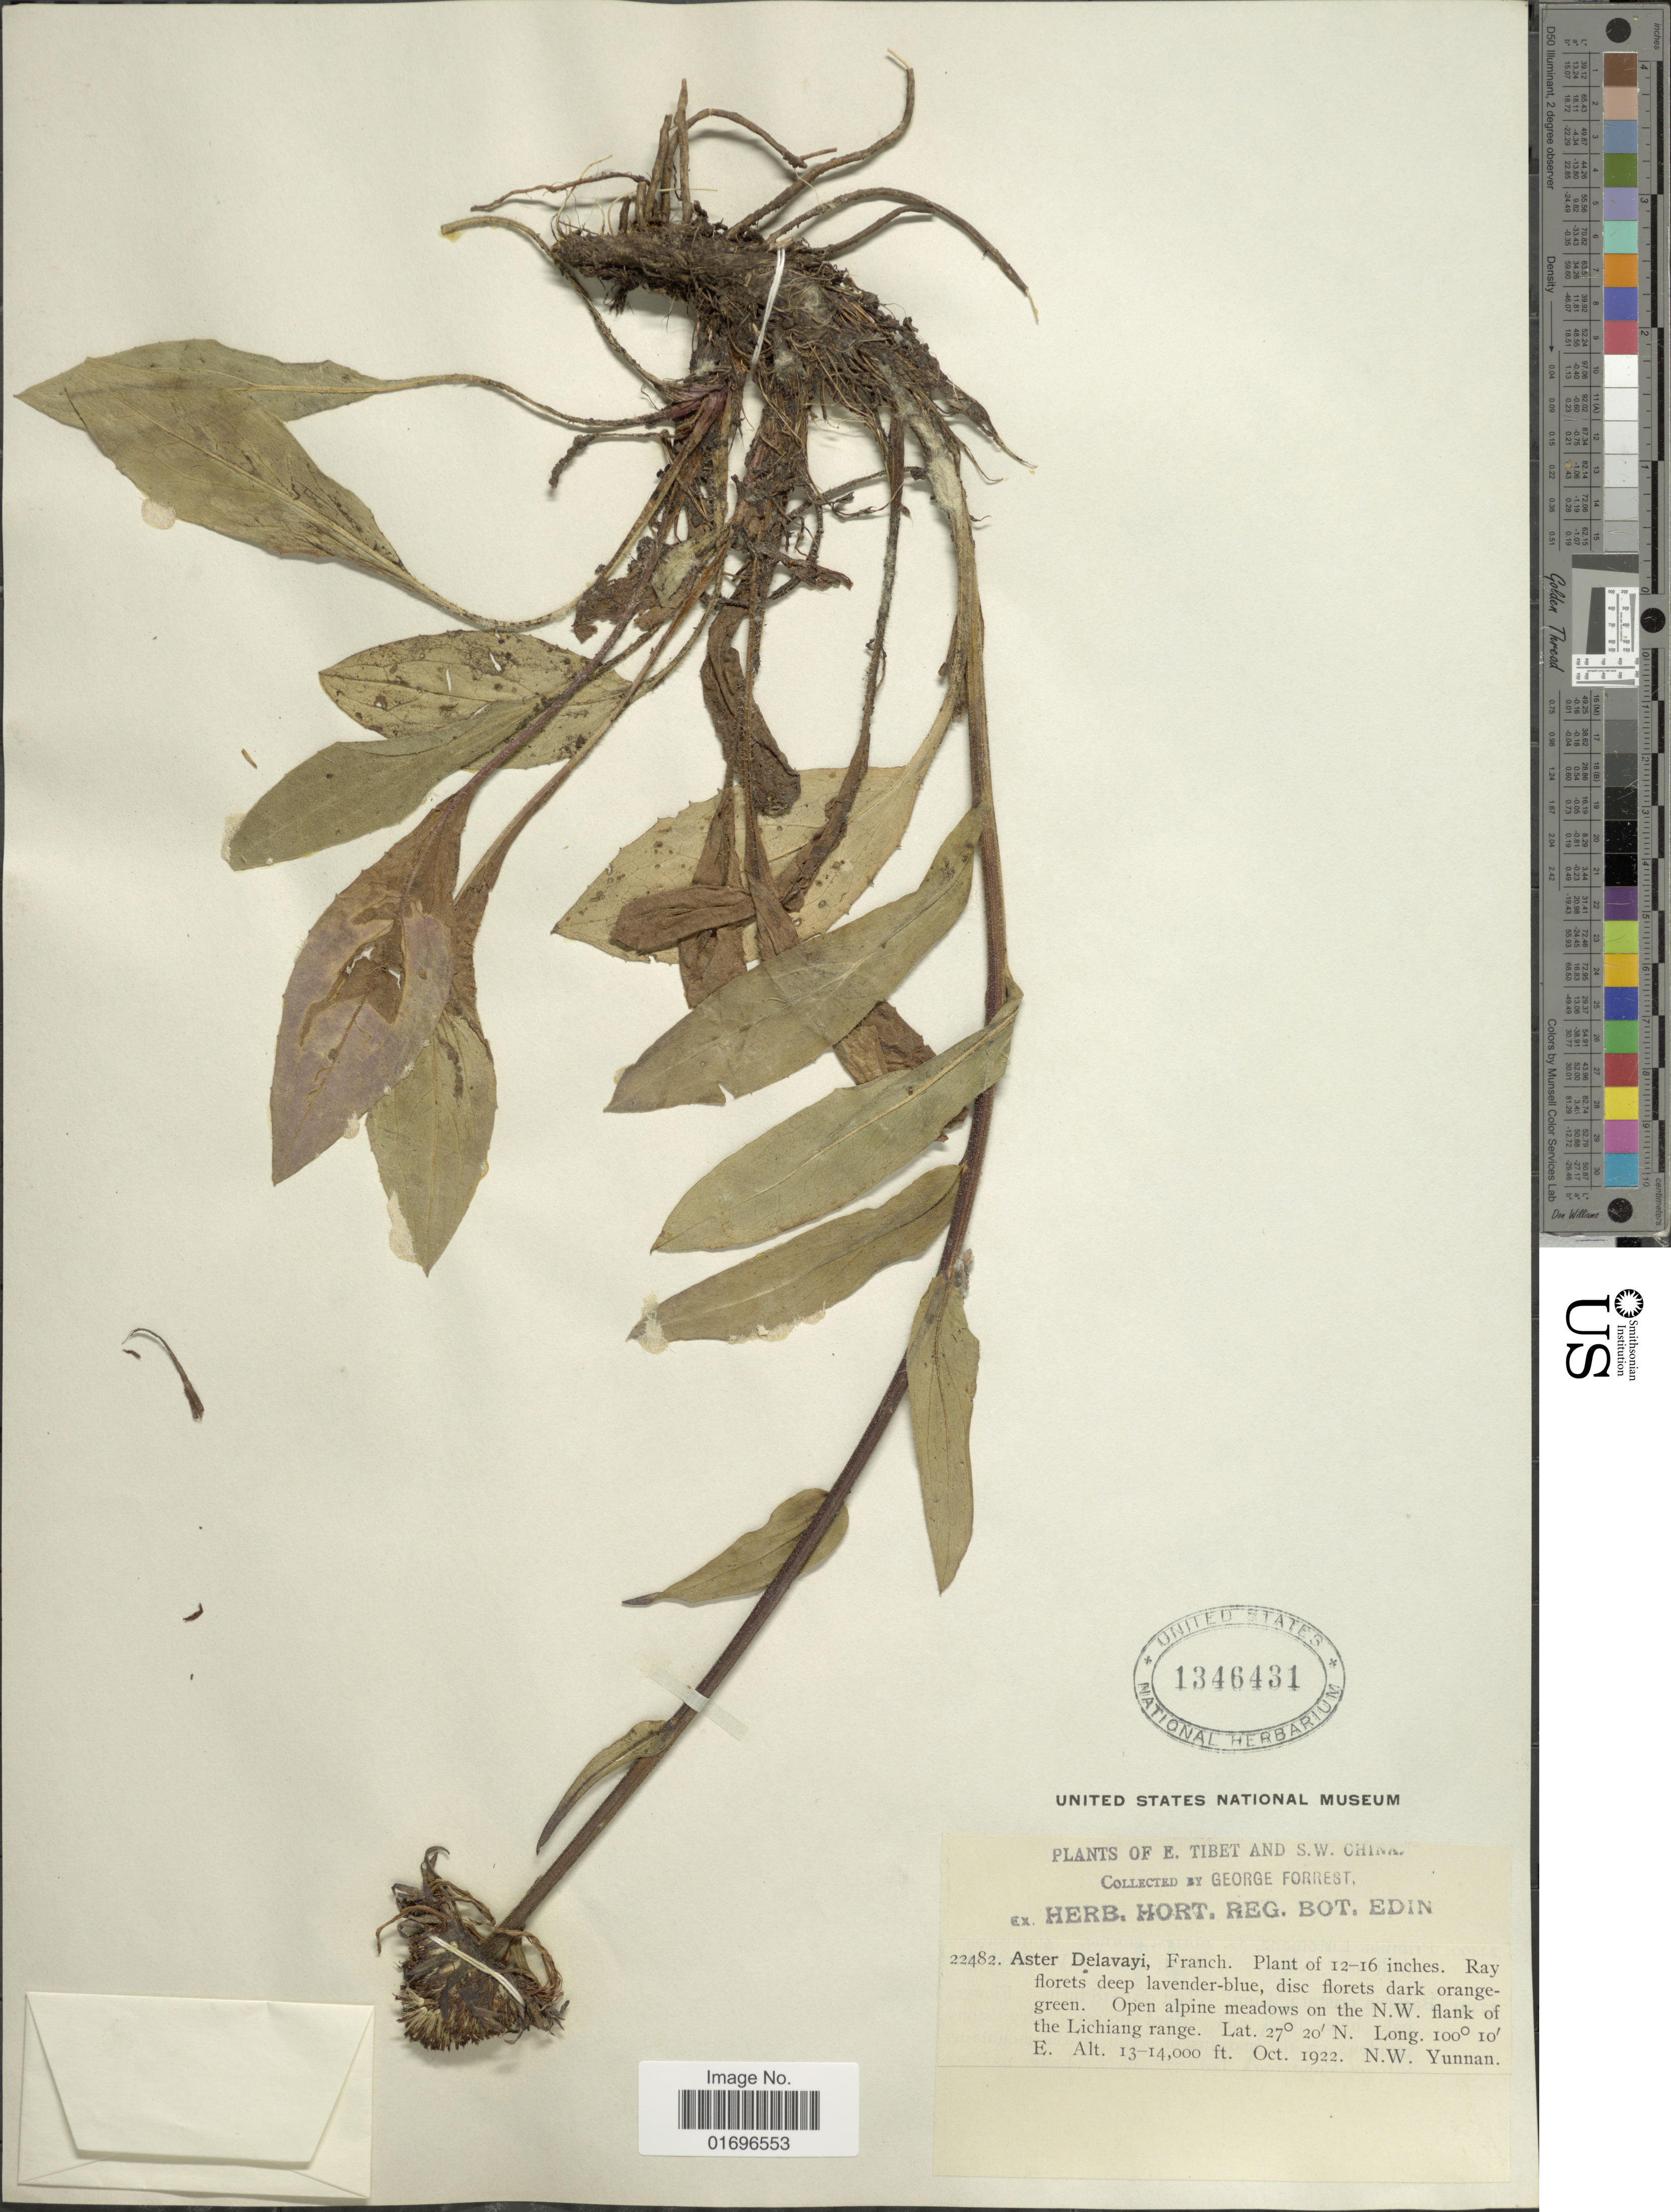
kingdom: Plantae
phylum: Tracheophyta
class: Magnoliopsida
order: Asterales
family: Asteraceae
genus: Aster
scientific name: Aster delavayi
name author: Franch.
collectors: G. Forrest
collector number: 22482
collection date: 1922-10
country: China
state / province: Yunnan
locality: E. Tibet and S.W. China. Open alpine meadows on the N.W. flank of the Lichiang range. N.W. Yunnan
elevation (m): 3962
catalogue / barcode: US 1346431